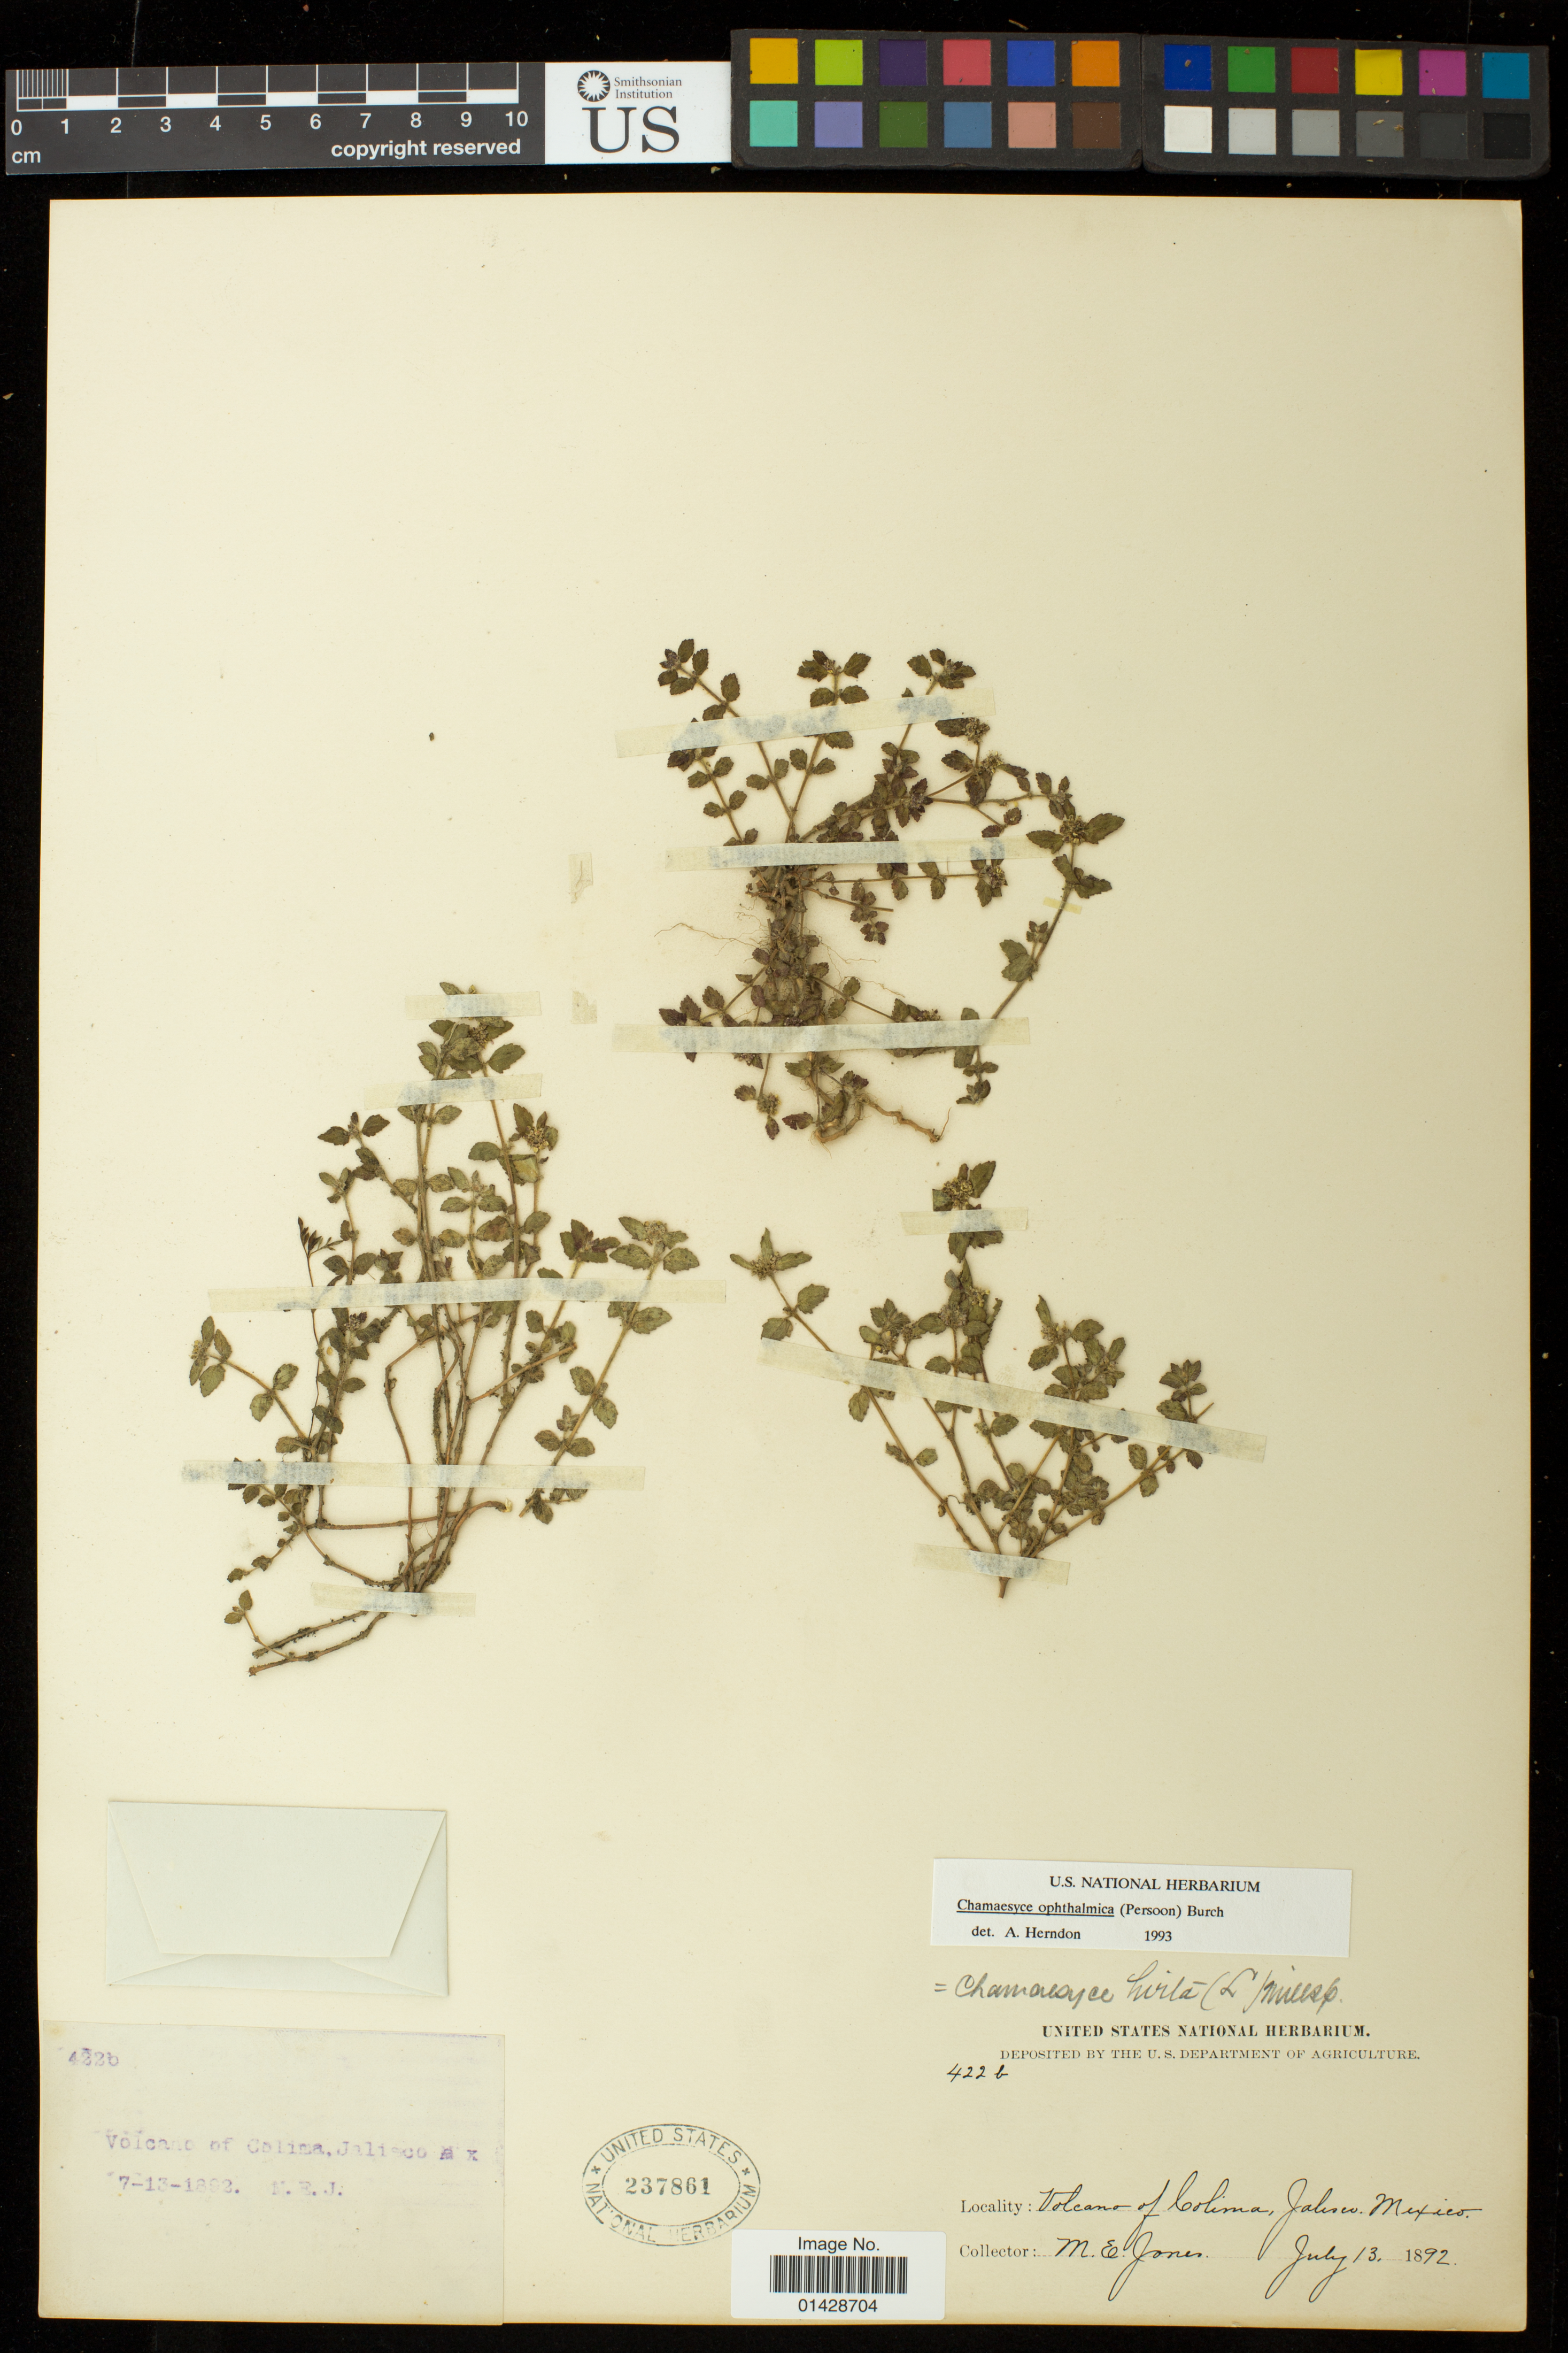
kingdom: Plantae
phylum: Tracheophyta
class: Magnoliopsida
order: Malpighiales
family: Euphorbiaceae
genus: Euphorbia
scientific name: Euphorbia ophthalmica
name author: Pers.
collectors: M. E. Jones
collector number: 422 b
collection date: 1892-07-13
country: Mexico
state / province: Jalisco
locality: Volcano of Colima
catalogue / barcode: US 237861